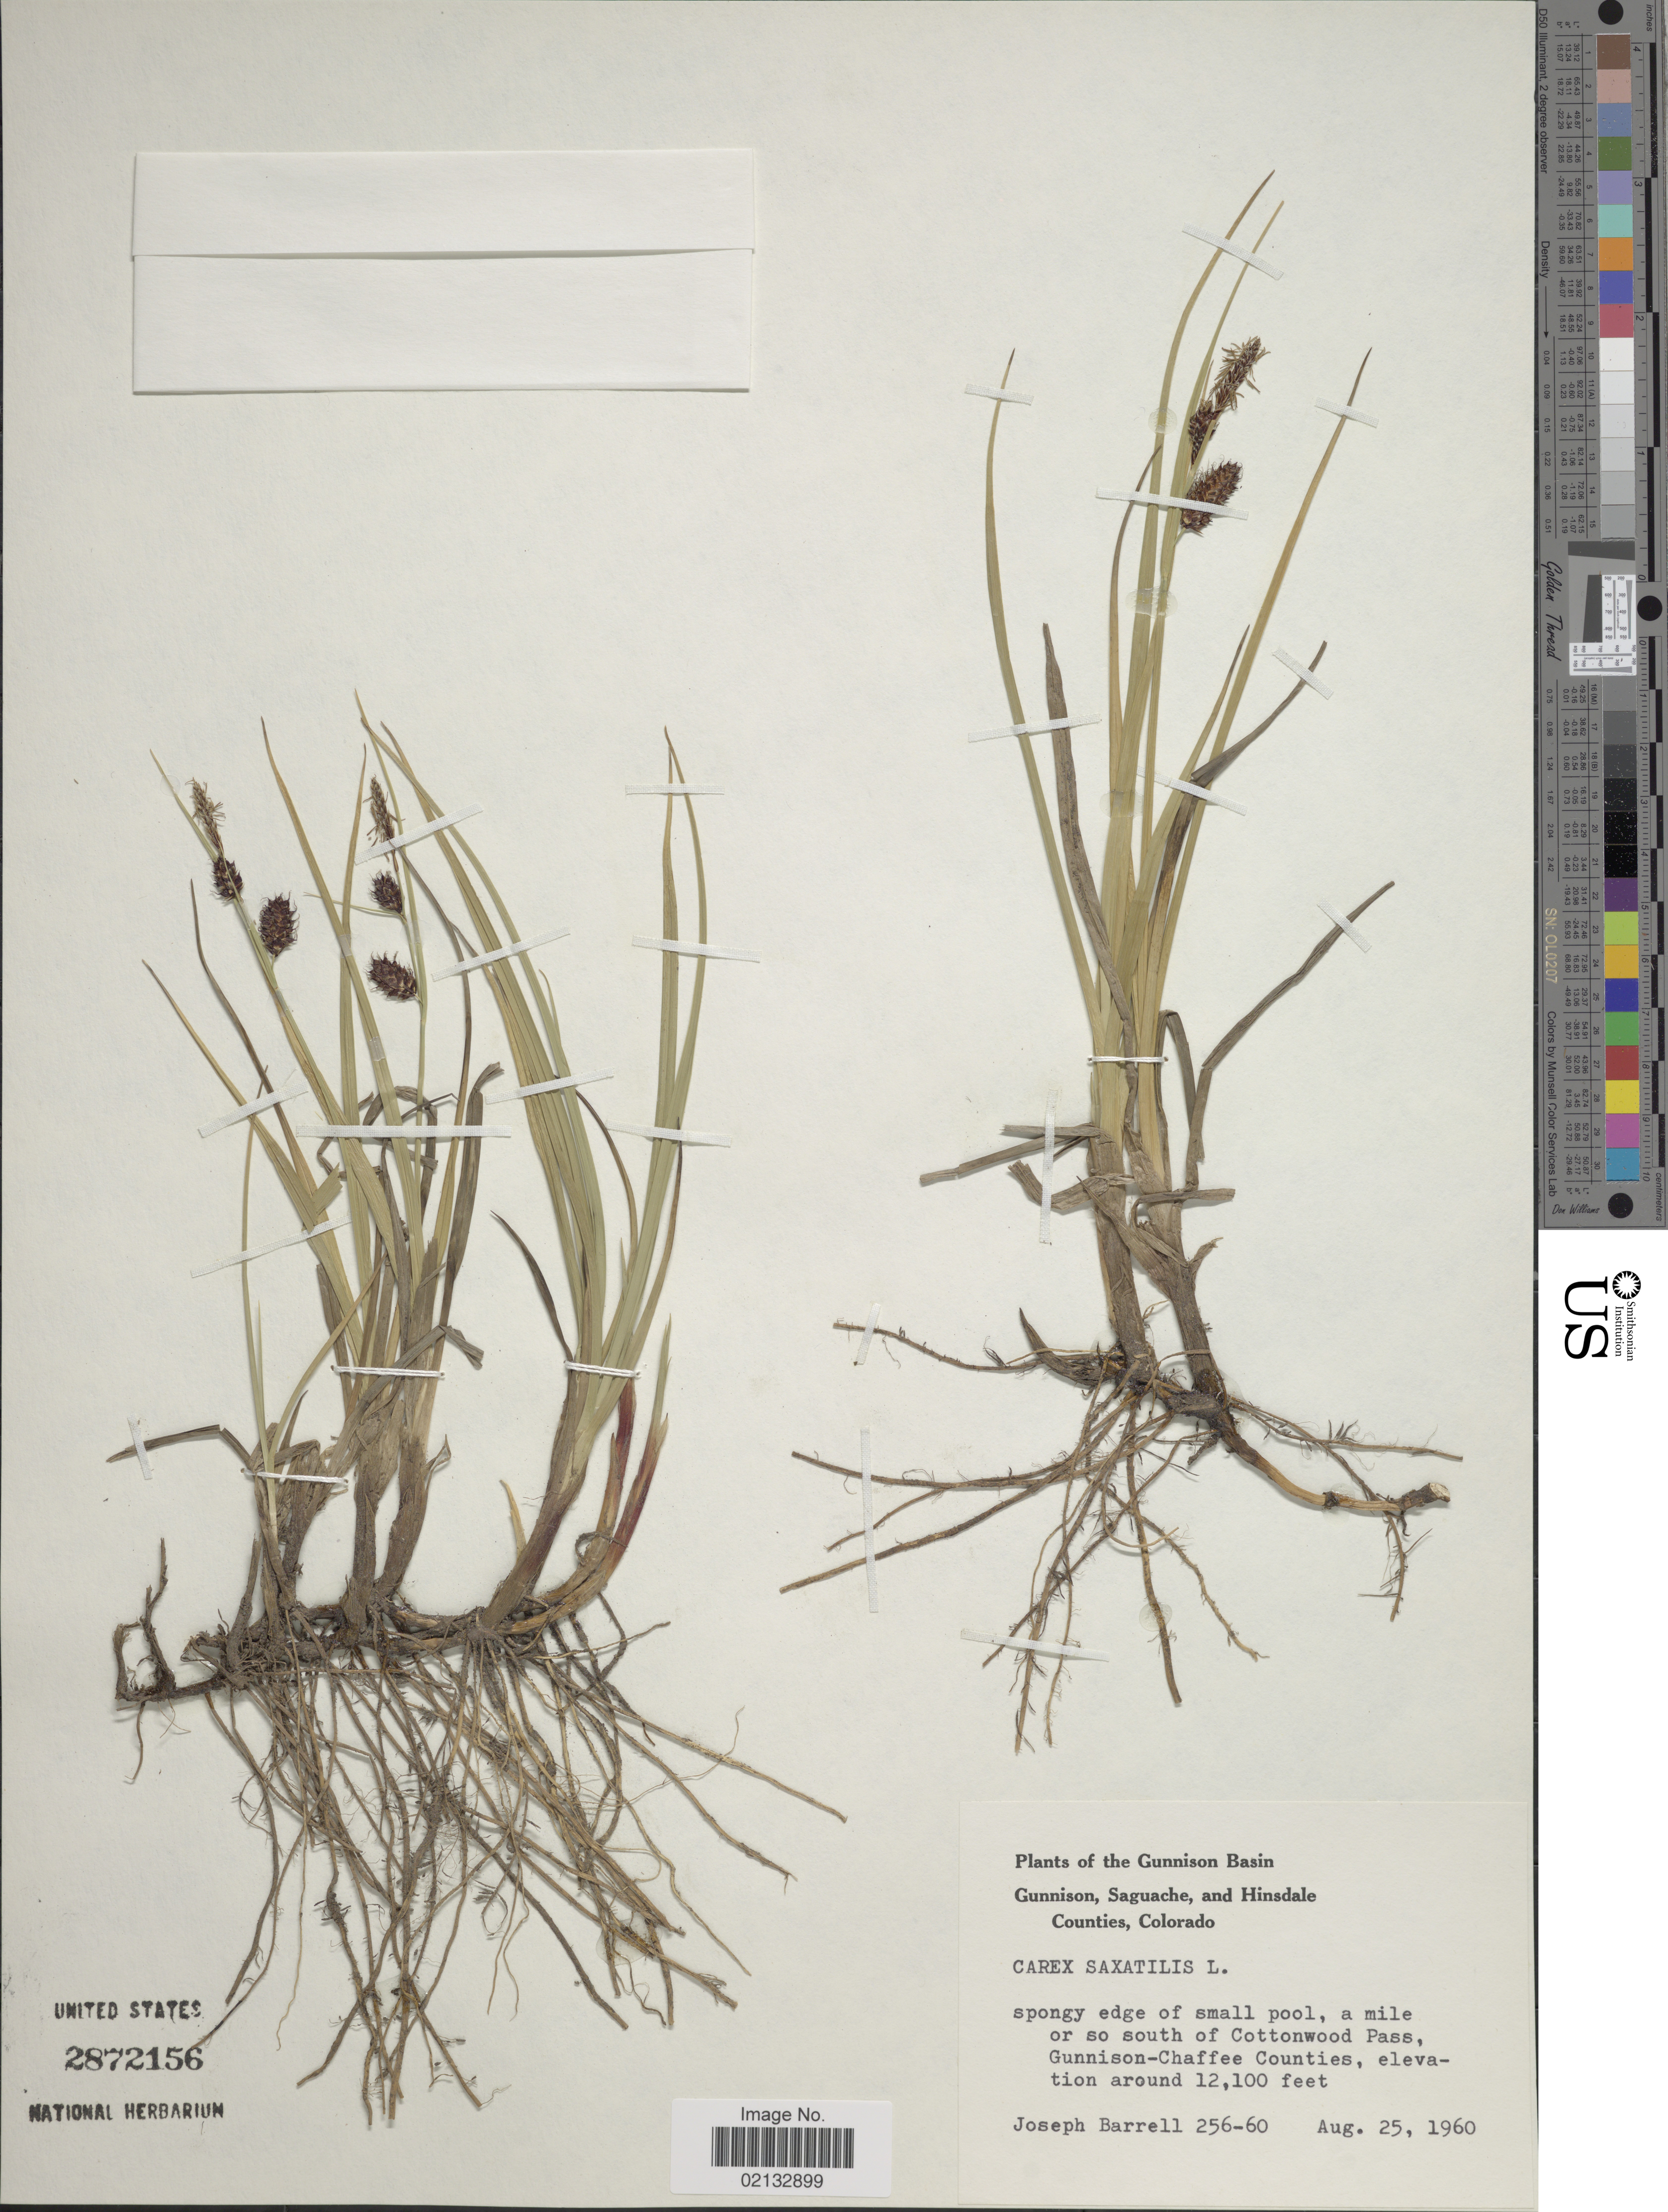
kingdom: Plantae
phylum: Tracheophyta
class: Liliopsida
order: Poales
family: Cyperaceae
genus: Carex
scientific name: Carex saxatilis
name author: L.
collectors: J. Barrell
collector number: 256-60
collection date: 1960-08-25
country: United States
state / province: Colorado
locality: The Gunnison Basin. A mile or so south of Cottonwood Pass, Gunniosn-Chaffee Counties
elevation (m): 3688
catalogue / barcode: US 2872156